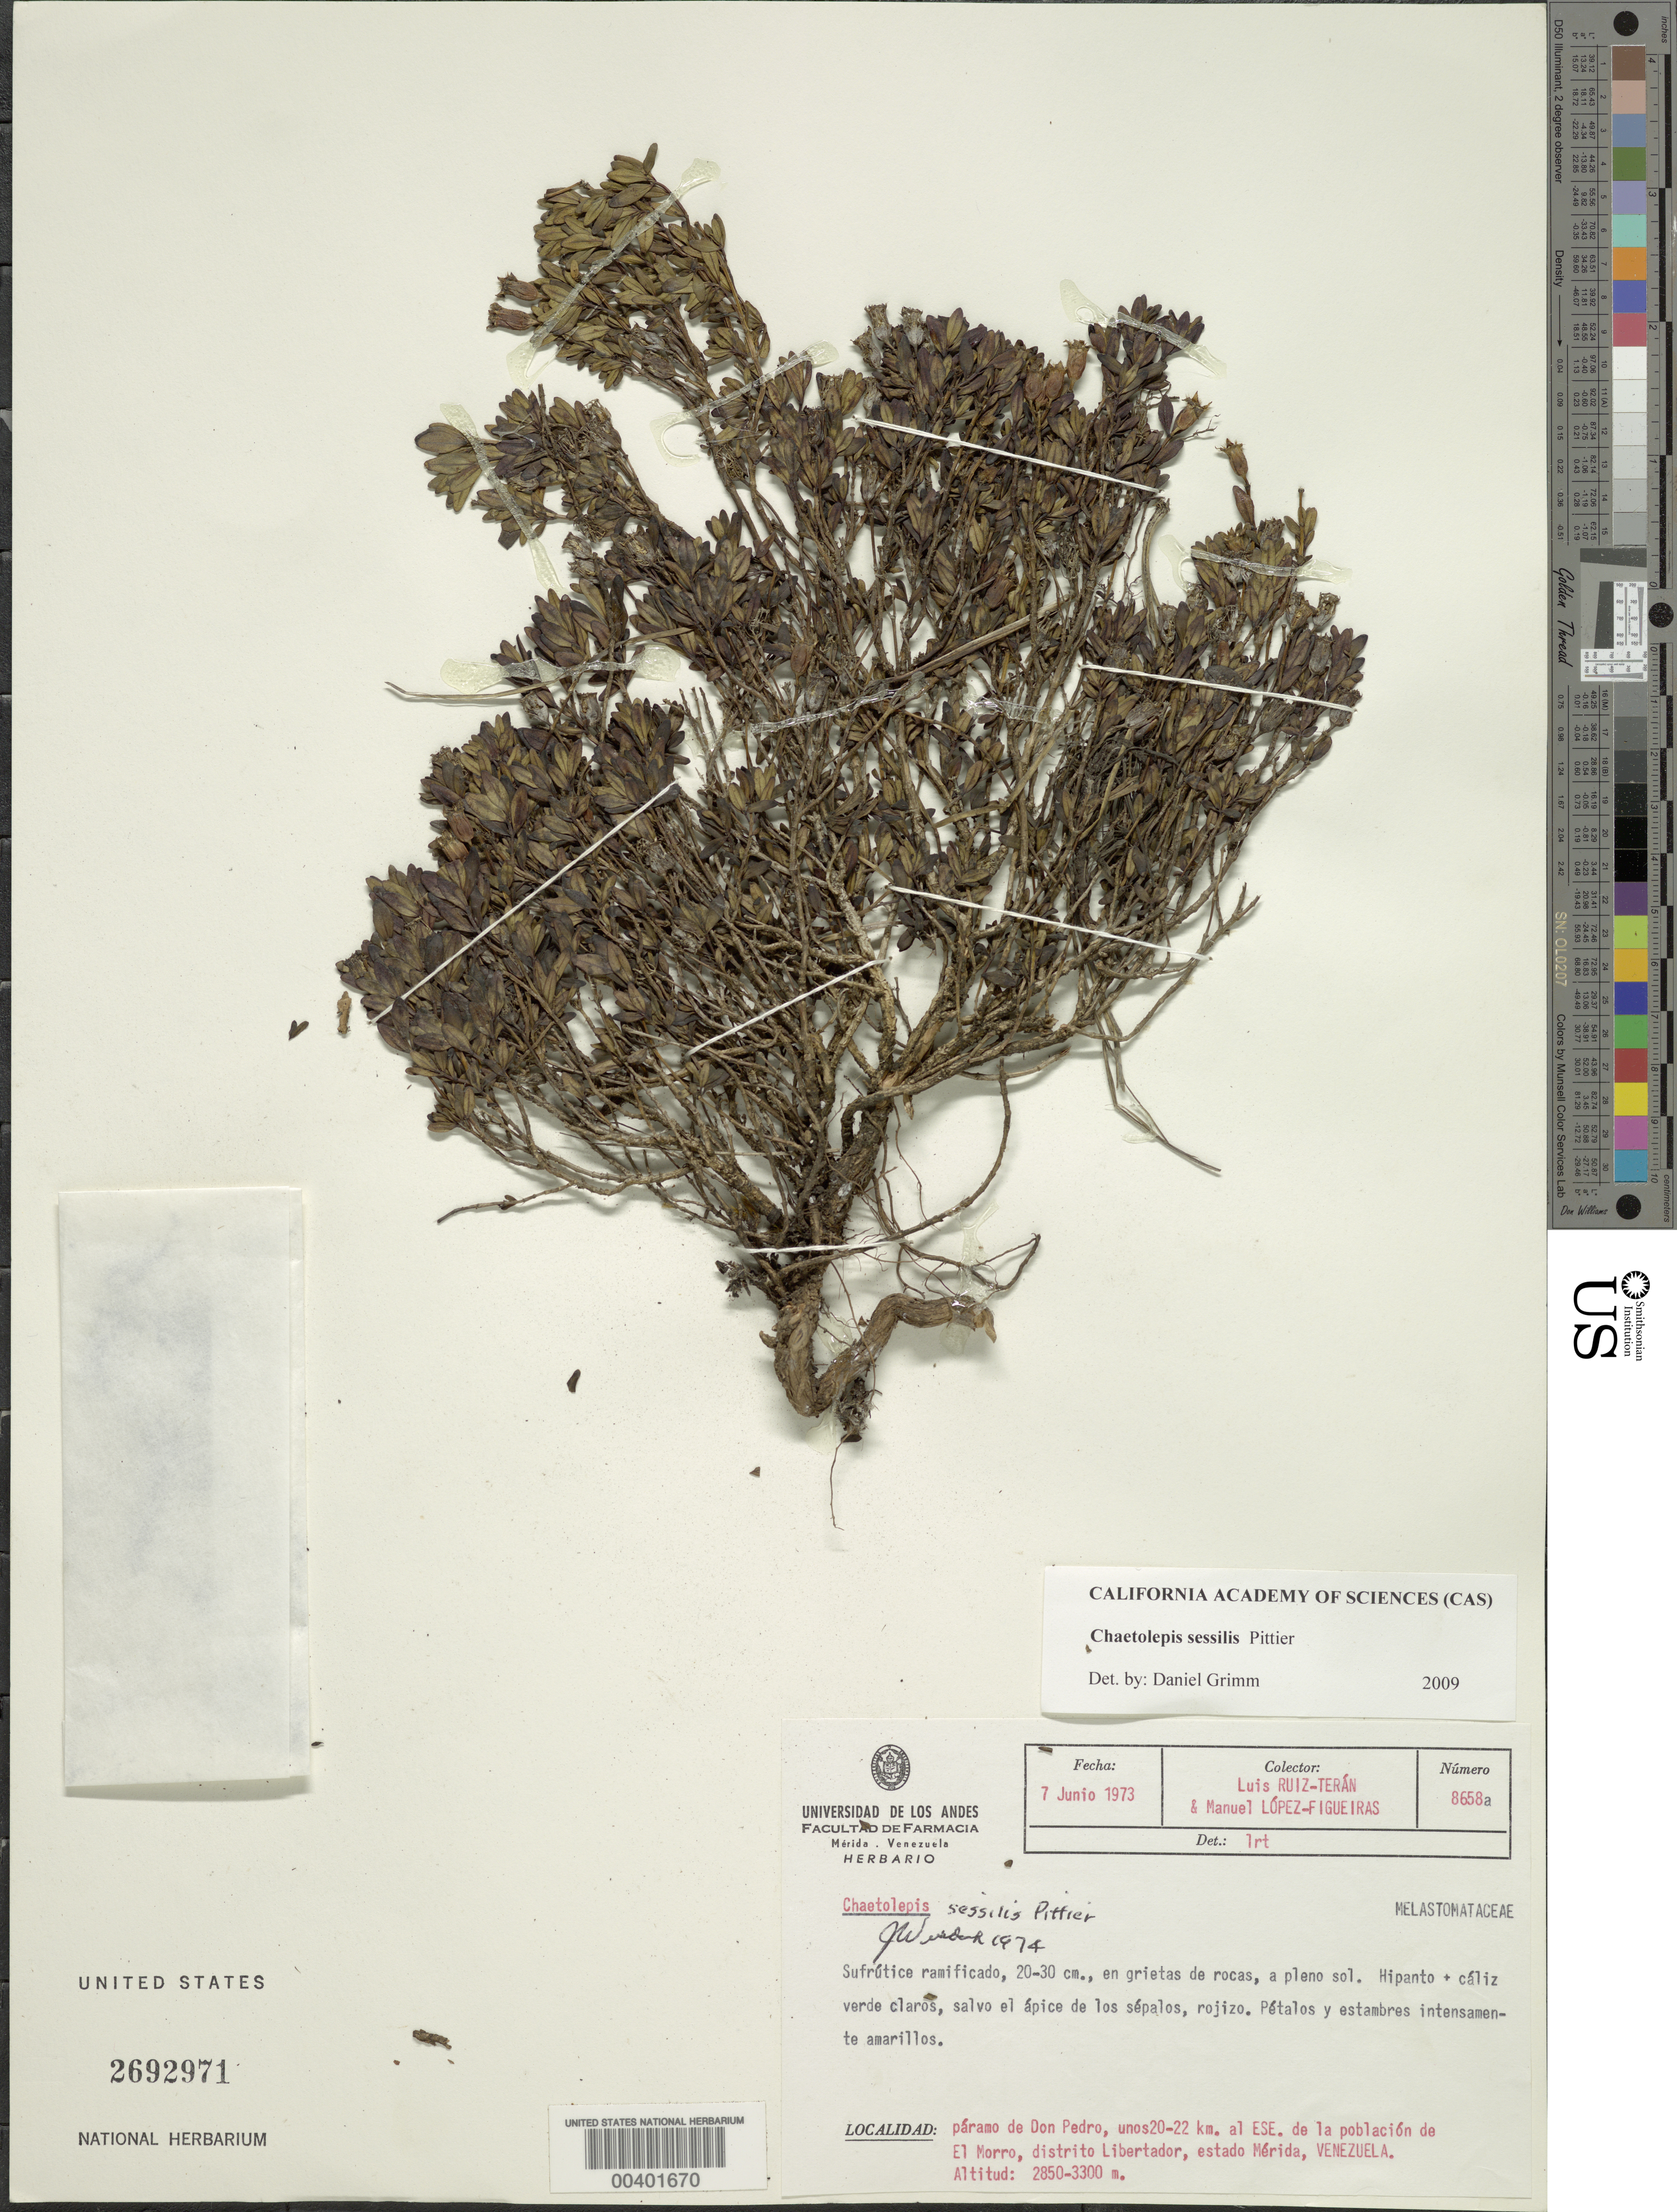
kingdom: Plantae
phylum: Tracheophyta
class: Magnoliopsida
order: Myrtales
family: Melastomataceae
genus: Chaetolepis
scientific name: Chaetolepis sessilis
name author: Pittier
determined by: Wurdack, John J., (US), US (UNITED STATES)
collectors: L. E. Ruíz-Terán & M. López Figueiras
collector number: A8658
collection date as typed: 07 Jun 1973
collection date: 1973-06-07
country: Venezuela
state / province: Mérida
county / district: Libertador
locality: Páramo Don Pedro. Unos 20-22 km. al ESE. de la población de El Morro. Don Pedro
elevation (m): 2850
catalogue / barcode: US 2692971